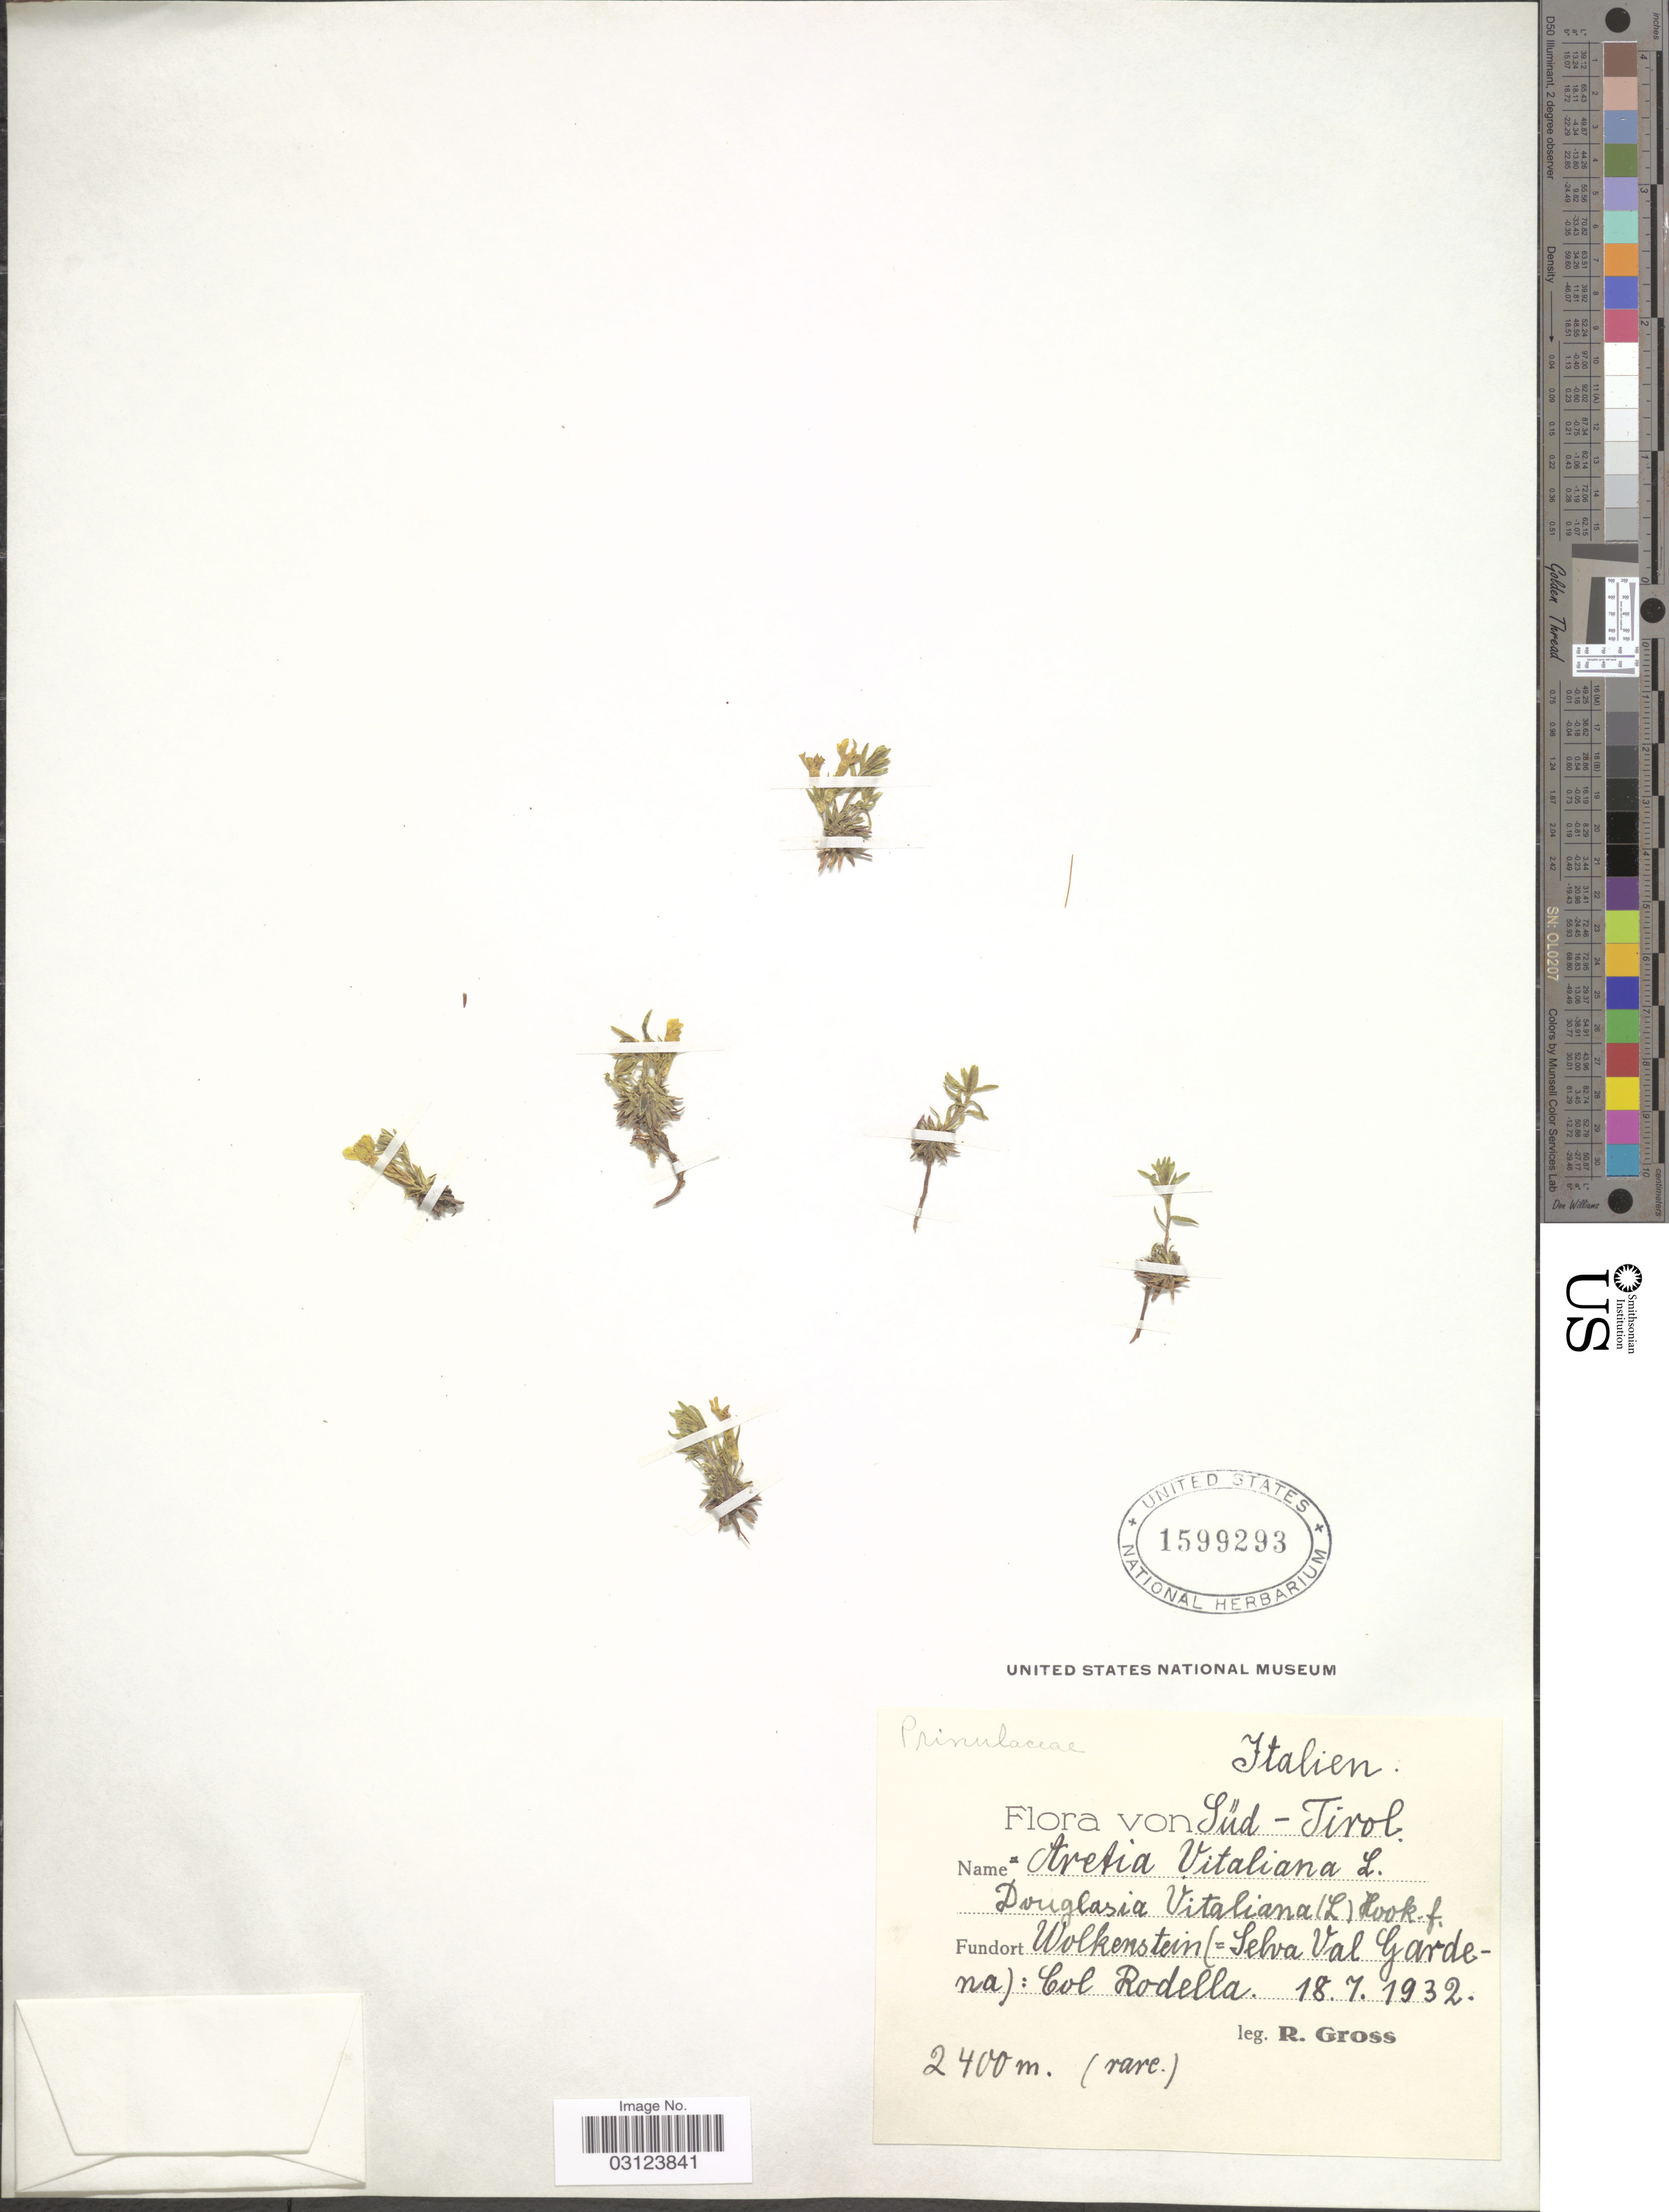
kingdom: Plantae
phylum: Tracheophyta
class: Magnoliopsida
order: Ericales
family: Primulaceae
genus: Androsace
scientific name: Androsace vitaliana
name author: (L.) Lapeyr.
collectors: R. Gross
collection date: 1932-07-18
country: Italy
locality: Süd-Tirol, Wolkenstein (=Selva Val Gardena): Rodella.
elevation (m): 2400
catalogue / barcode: US 1599293